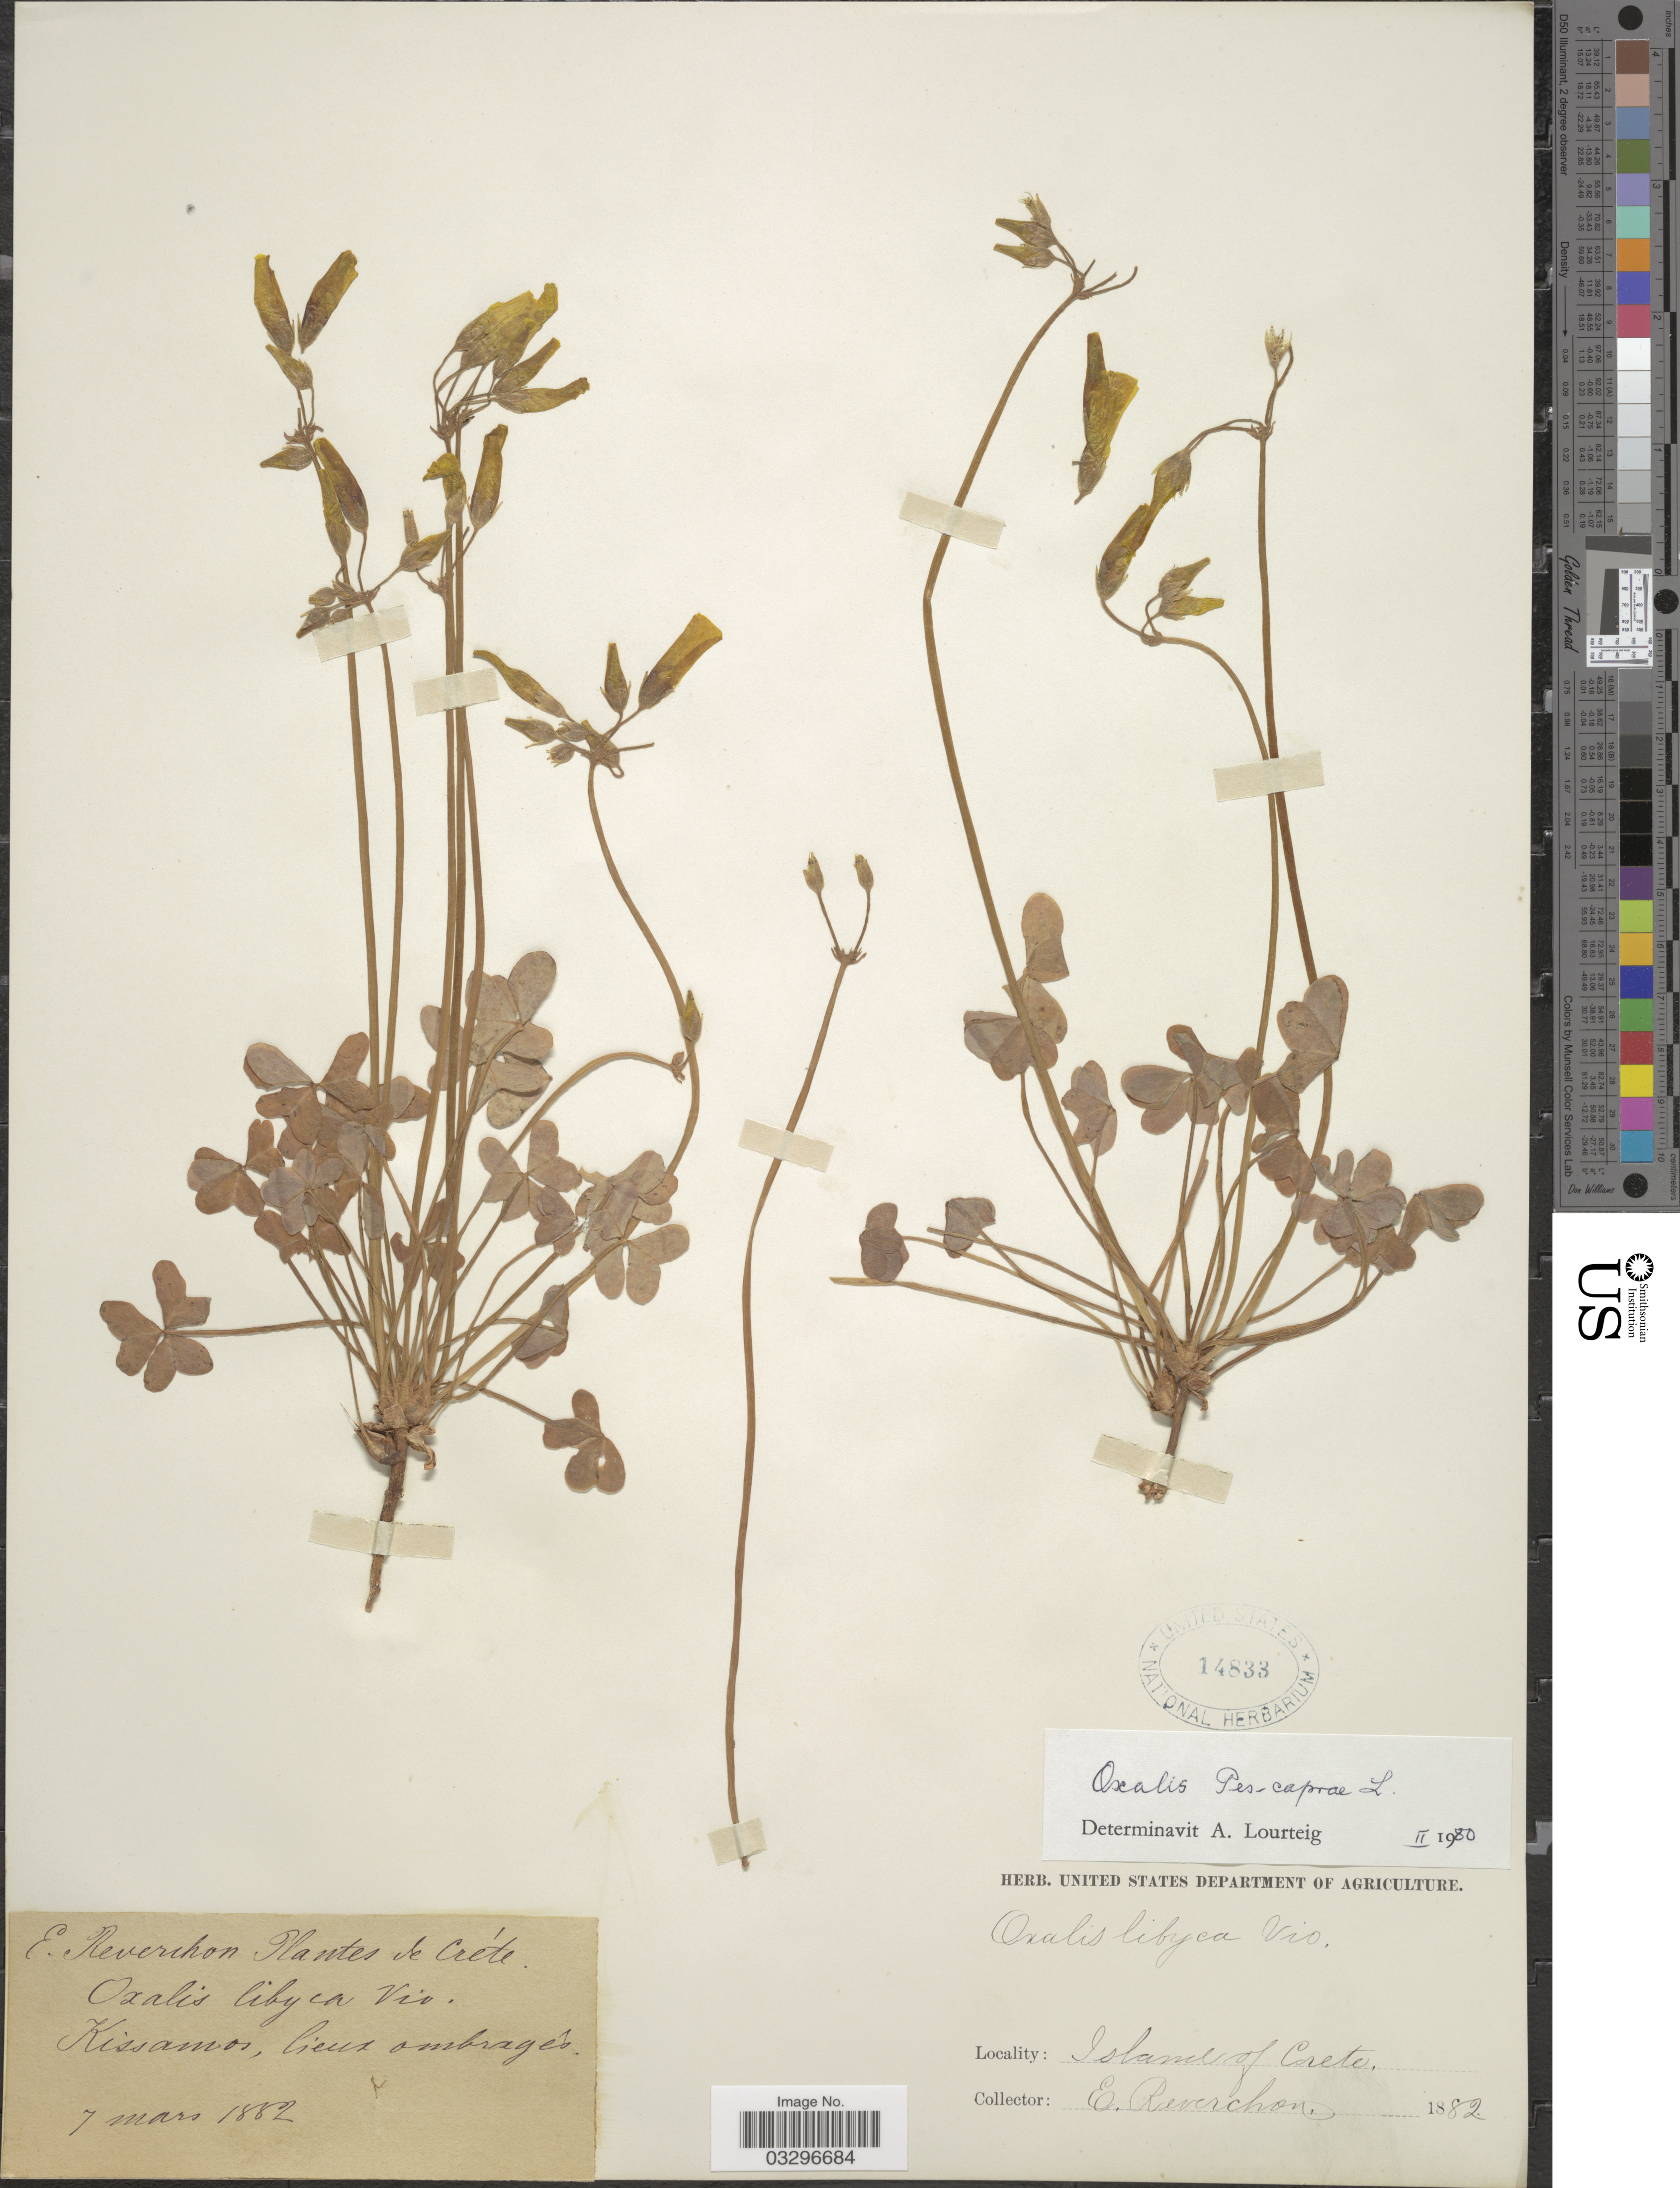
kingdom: Plantae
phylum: Tracheophyta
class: Magnoliopsida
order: Oxalidales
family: Oxalidaceae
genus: Oxalis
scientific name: Oxalis pes-caprae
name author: L.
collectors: E. Reverchon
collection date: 1882-03-07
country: Greece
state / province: Crete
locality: Island of Crete, Kissamos, lieux ombragês.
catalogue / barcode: US 14833